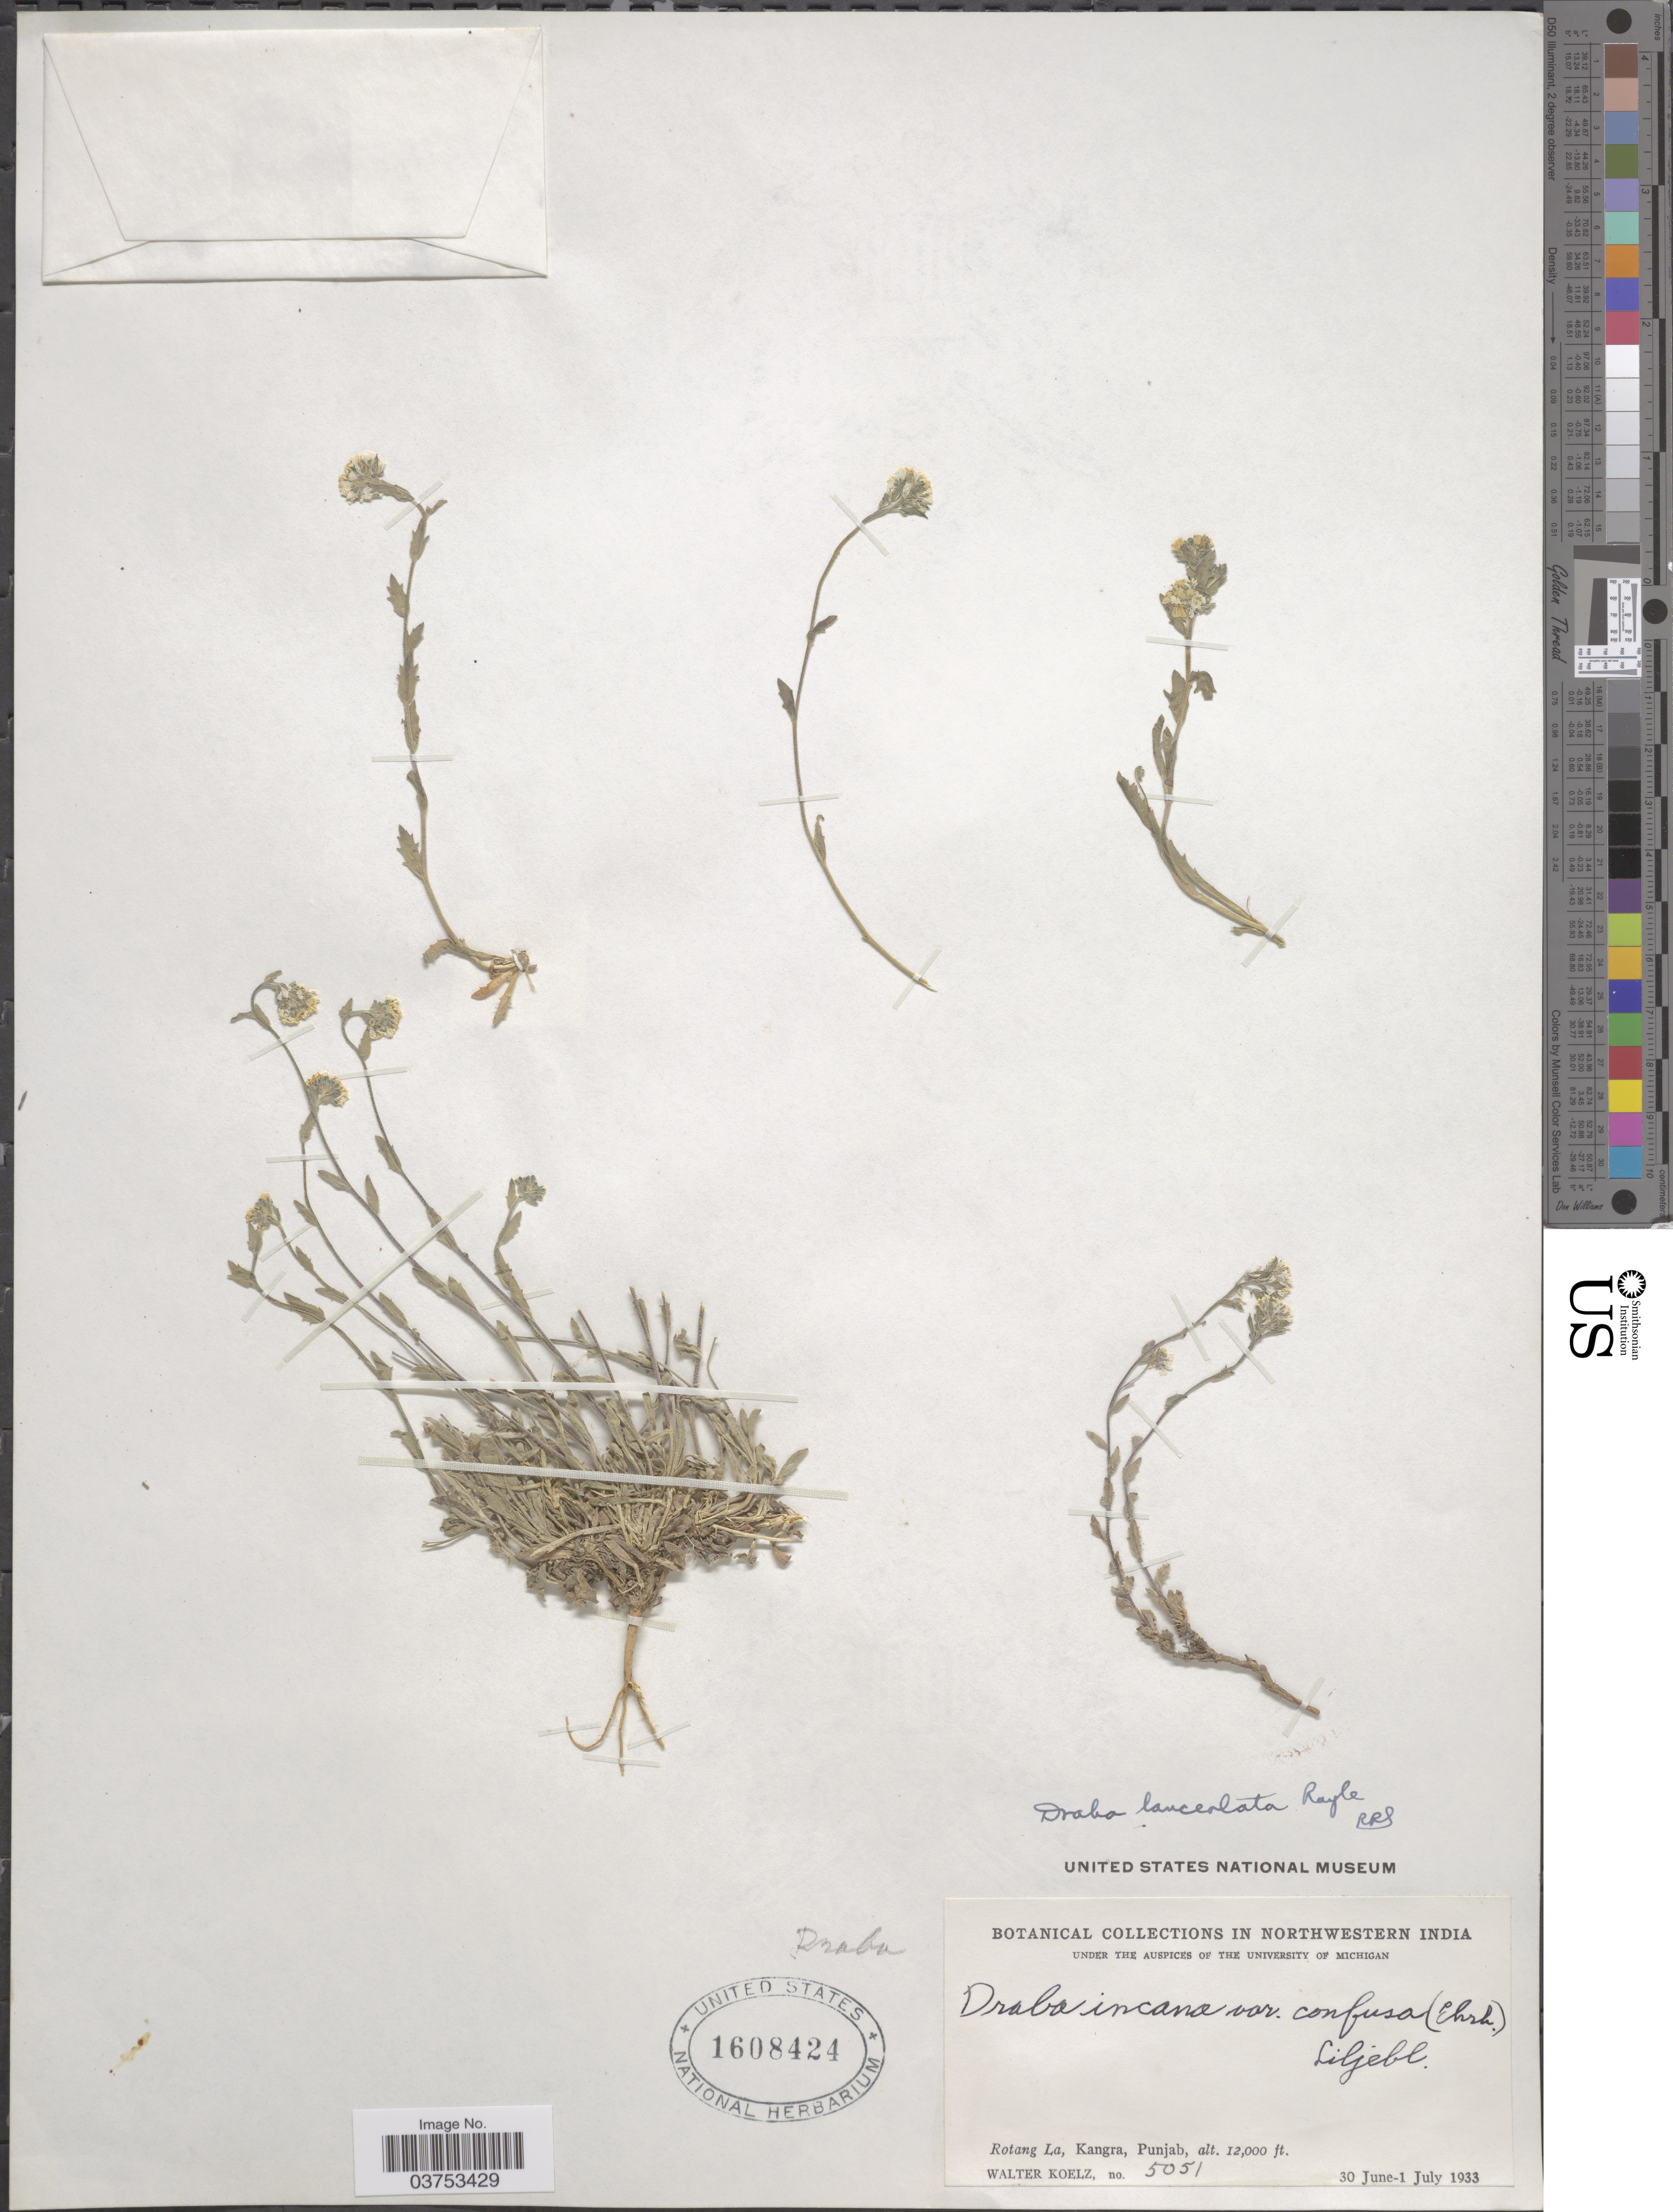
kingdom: Plantae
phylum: Tracheophyta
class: Magnoliopsida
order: Brassicales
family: Brassicaceae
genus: Draba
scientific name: Draba lanceolata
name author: Royle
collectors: W. N. Koelz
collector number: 5051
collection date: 1933-06-30/1933-07-01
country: India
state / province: Punjab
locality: Northwestern India. Rotang La, Kangra.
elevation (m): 3658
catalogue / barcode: US 1608424